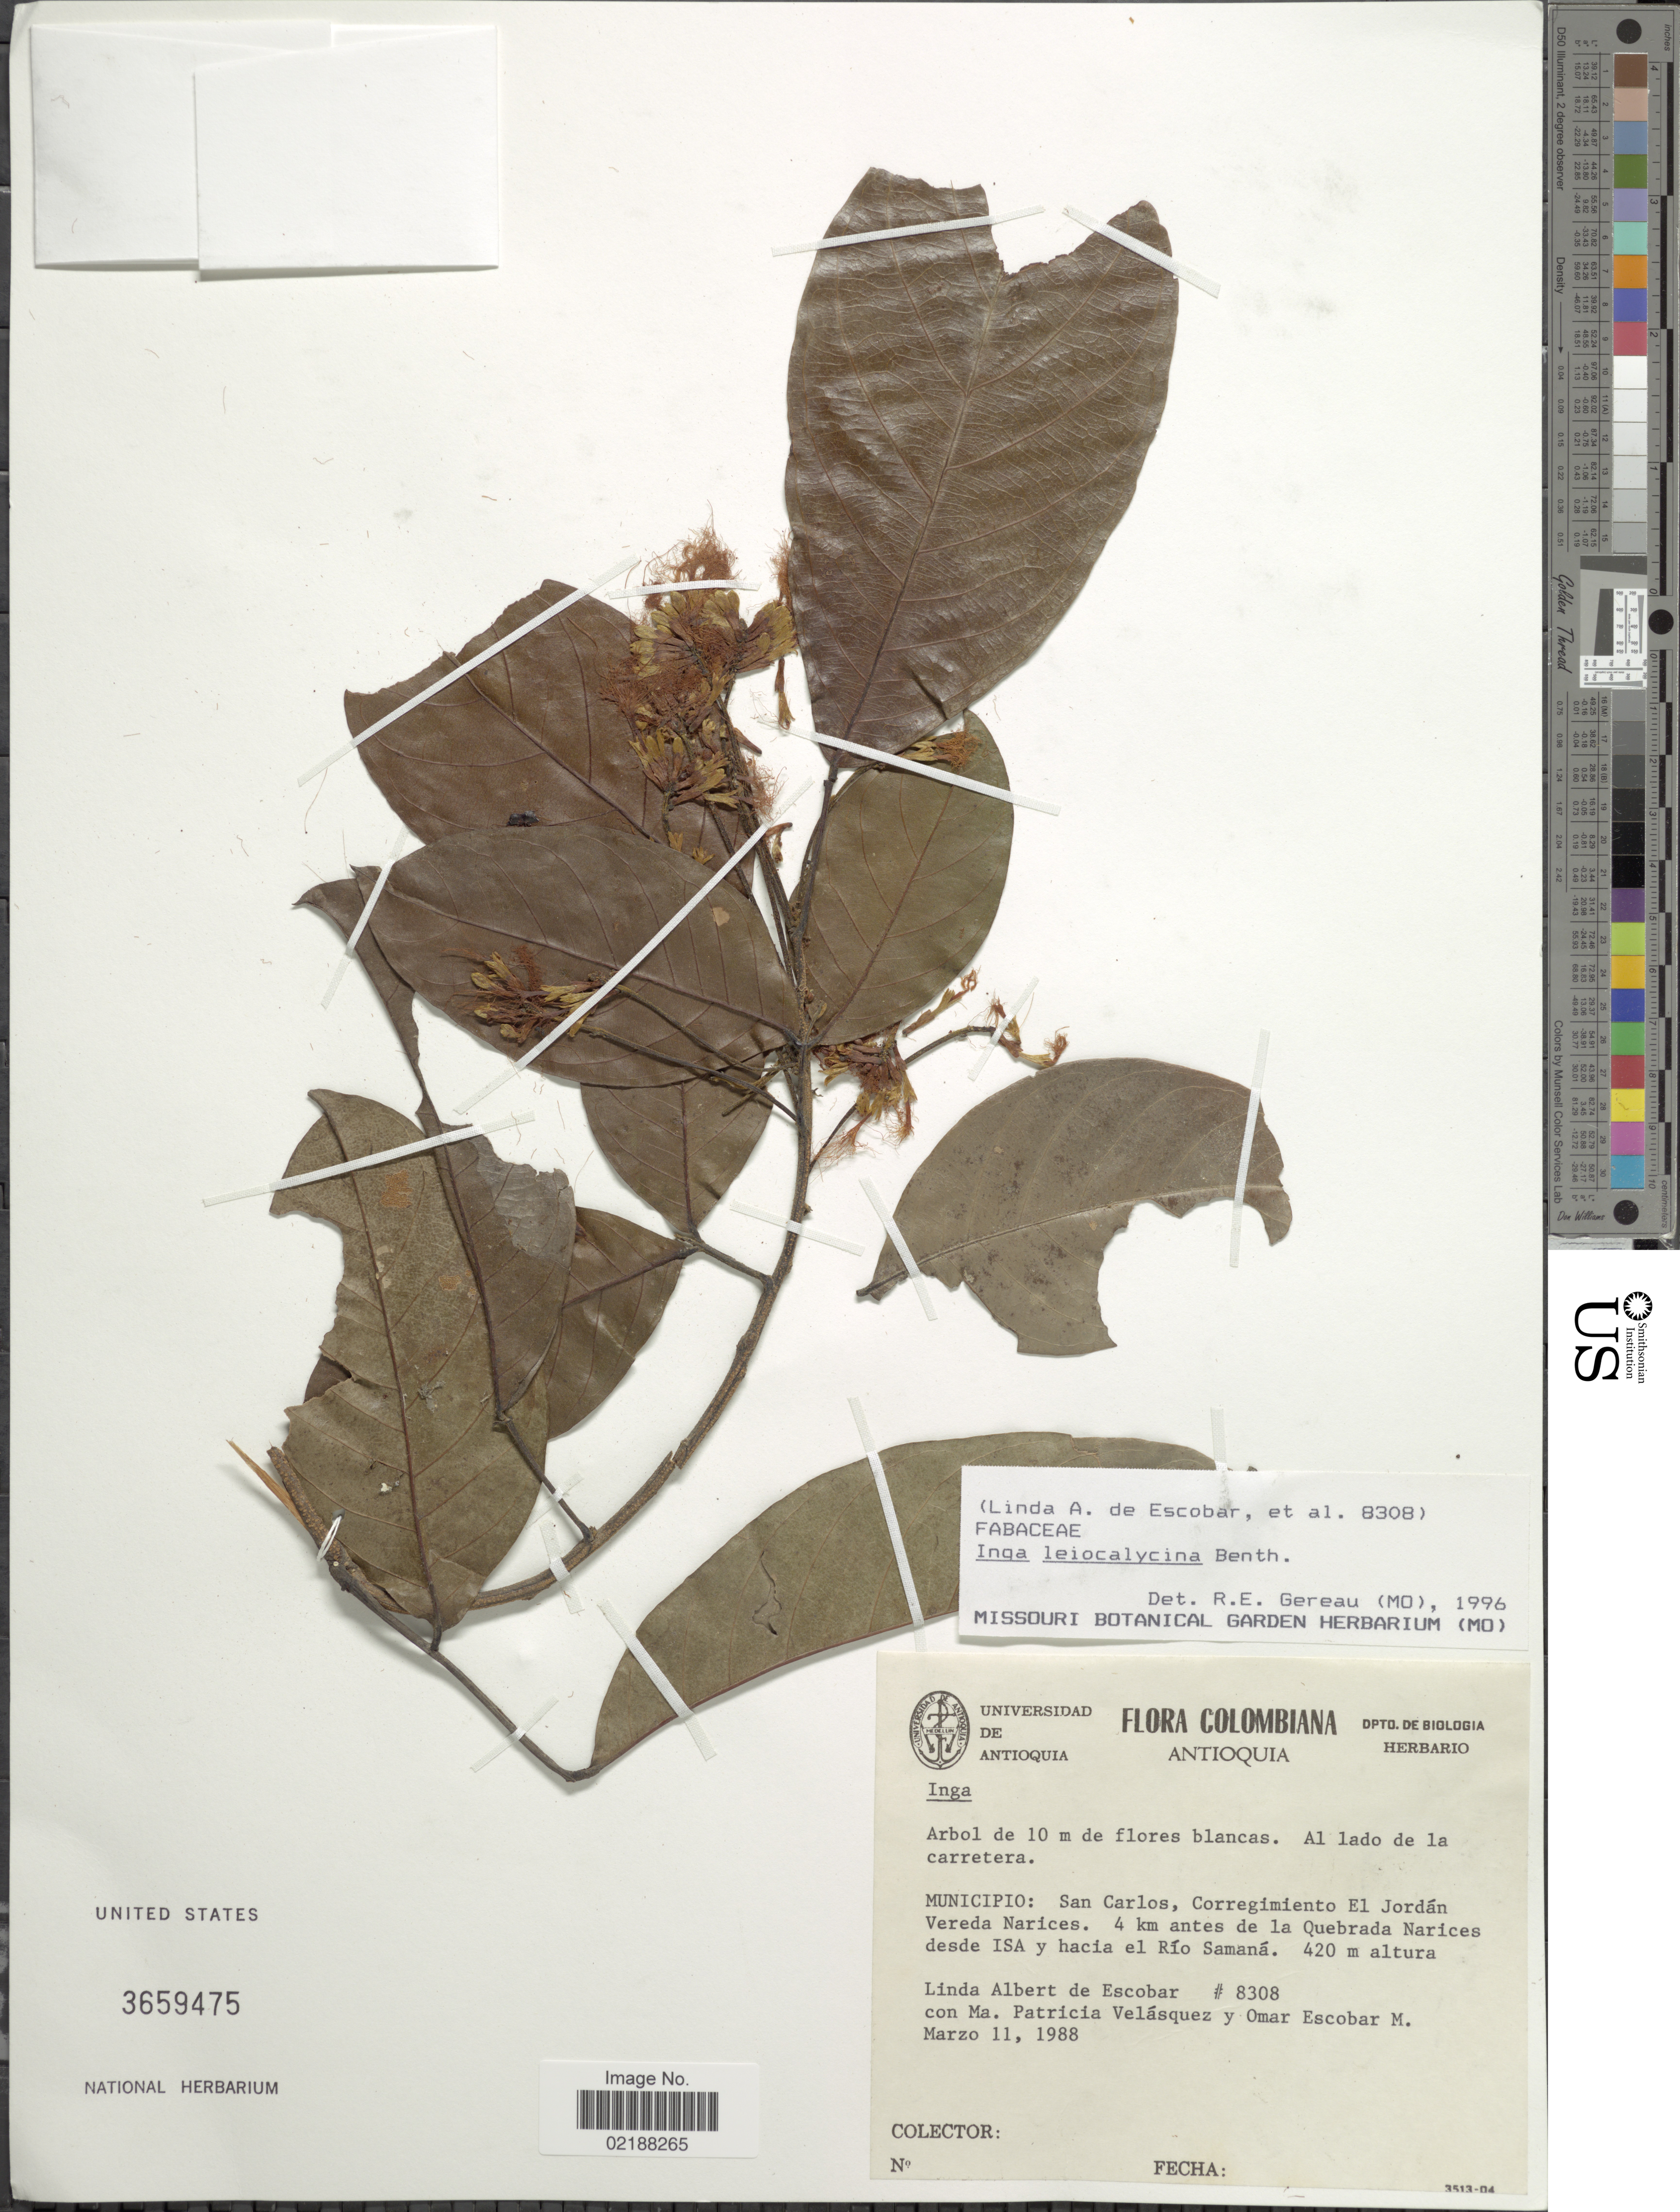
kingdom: Plantae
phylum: Tracheophyta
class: Magnoliopsida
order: Fabales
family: Fabaceae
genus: Inga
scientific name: Inga leiocalycina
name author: Benth.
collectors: L. K. de Escobar, M. Velasquez & O. Escobar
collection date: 1988-03-11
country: Colombia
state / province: Antioquia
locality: Municipio San Carlos, Corregimiento El Jordan Vereda Narices . 4 km antes de la Quebrada Narices desde ISA y hacia el Rio Samana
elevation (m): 420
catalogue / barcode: US 3659475